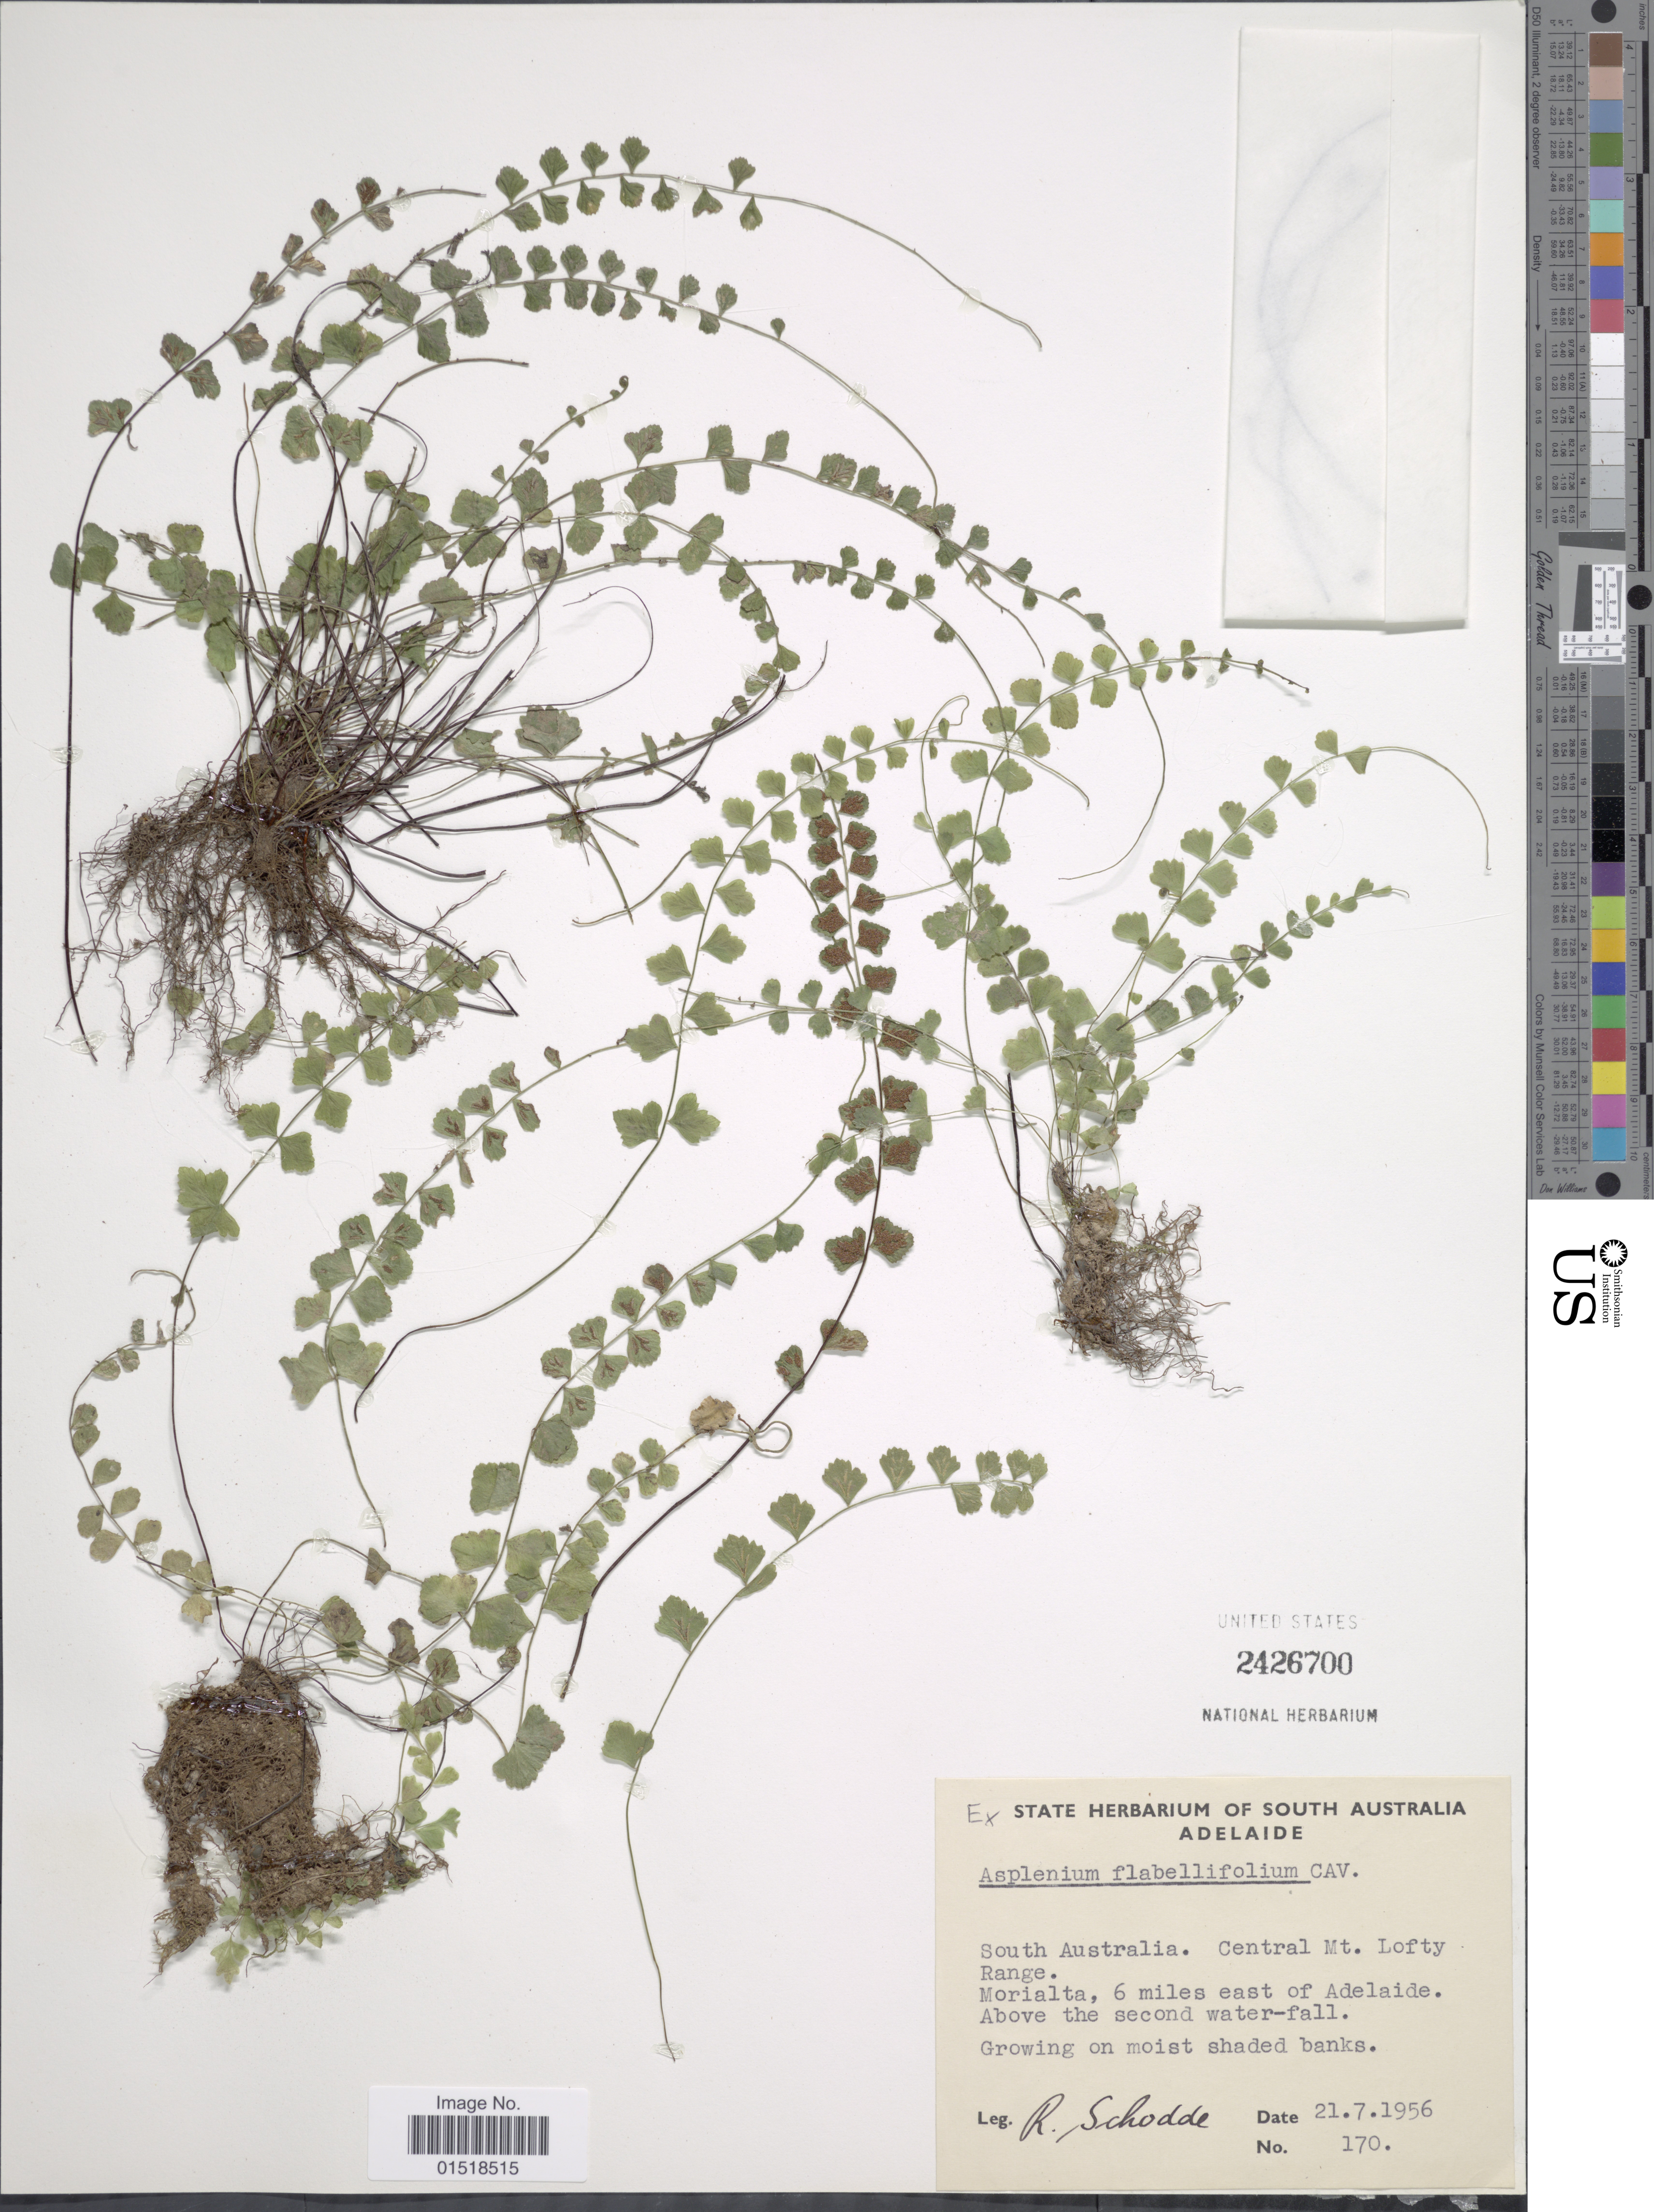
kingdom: Plantae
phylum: Tracheophyta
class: Polypodiopsida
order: Polypodiales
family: Aspleniaceae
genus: Asplenium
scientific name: Asplenium flabellifolium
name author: Cav.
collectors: R. Schodde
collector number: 170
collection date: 1956-07-21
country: Australia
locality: South Australia. Central Mt. Lofty Range. Morialta, 6 miles east of Adelaide.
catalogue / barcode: US 2426700